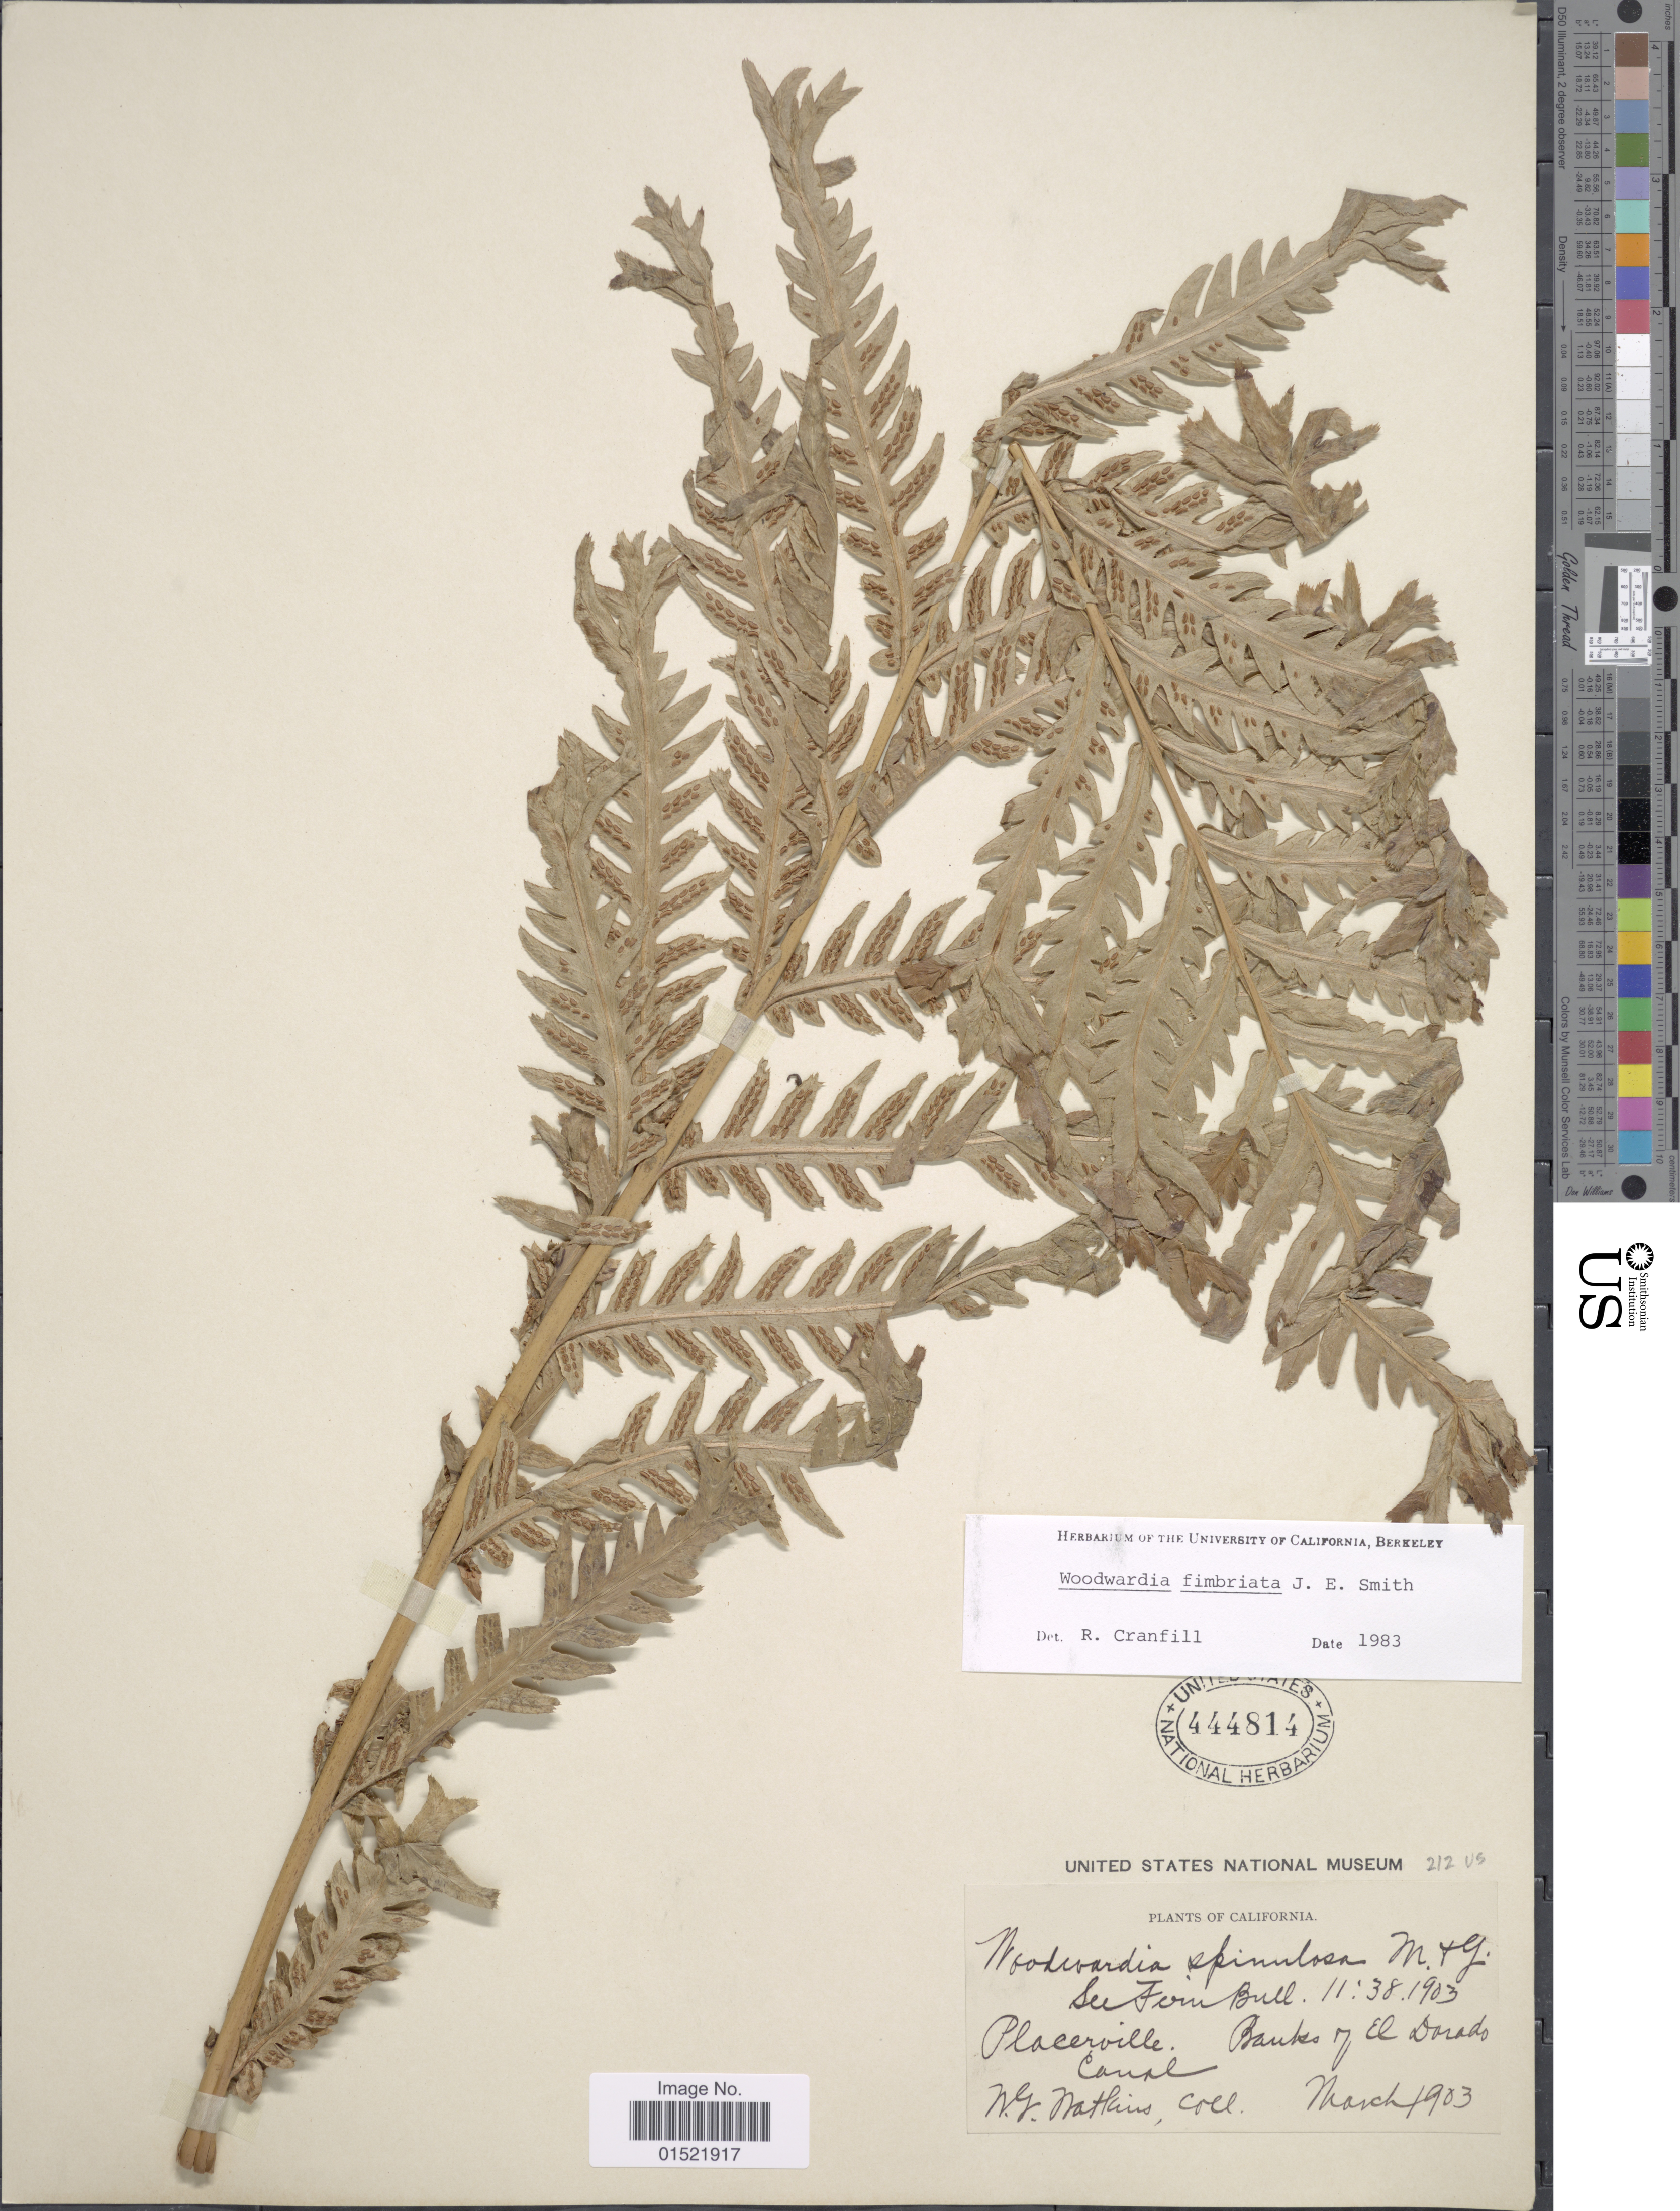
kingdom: Plantae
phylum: Tracheophyta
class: Polypodiopsida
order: Polypodiales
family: Blechnaceae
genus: Woodwardia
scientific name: Woodwardia fimbriata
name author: Sm.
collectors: W. Watkins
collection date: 1903-03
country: United States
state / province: California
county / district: El Dorado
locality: Placerville, Banks of El Dorado Canal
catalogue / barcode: US 444814